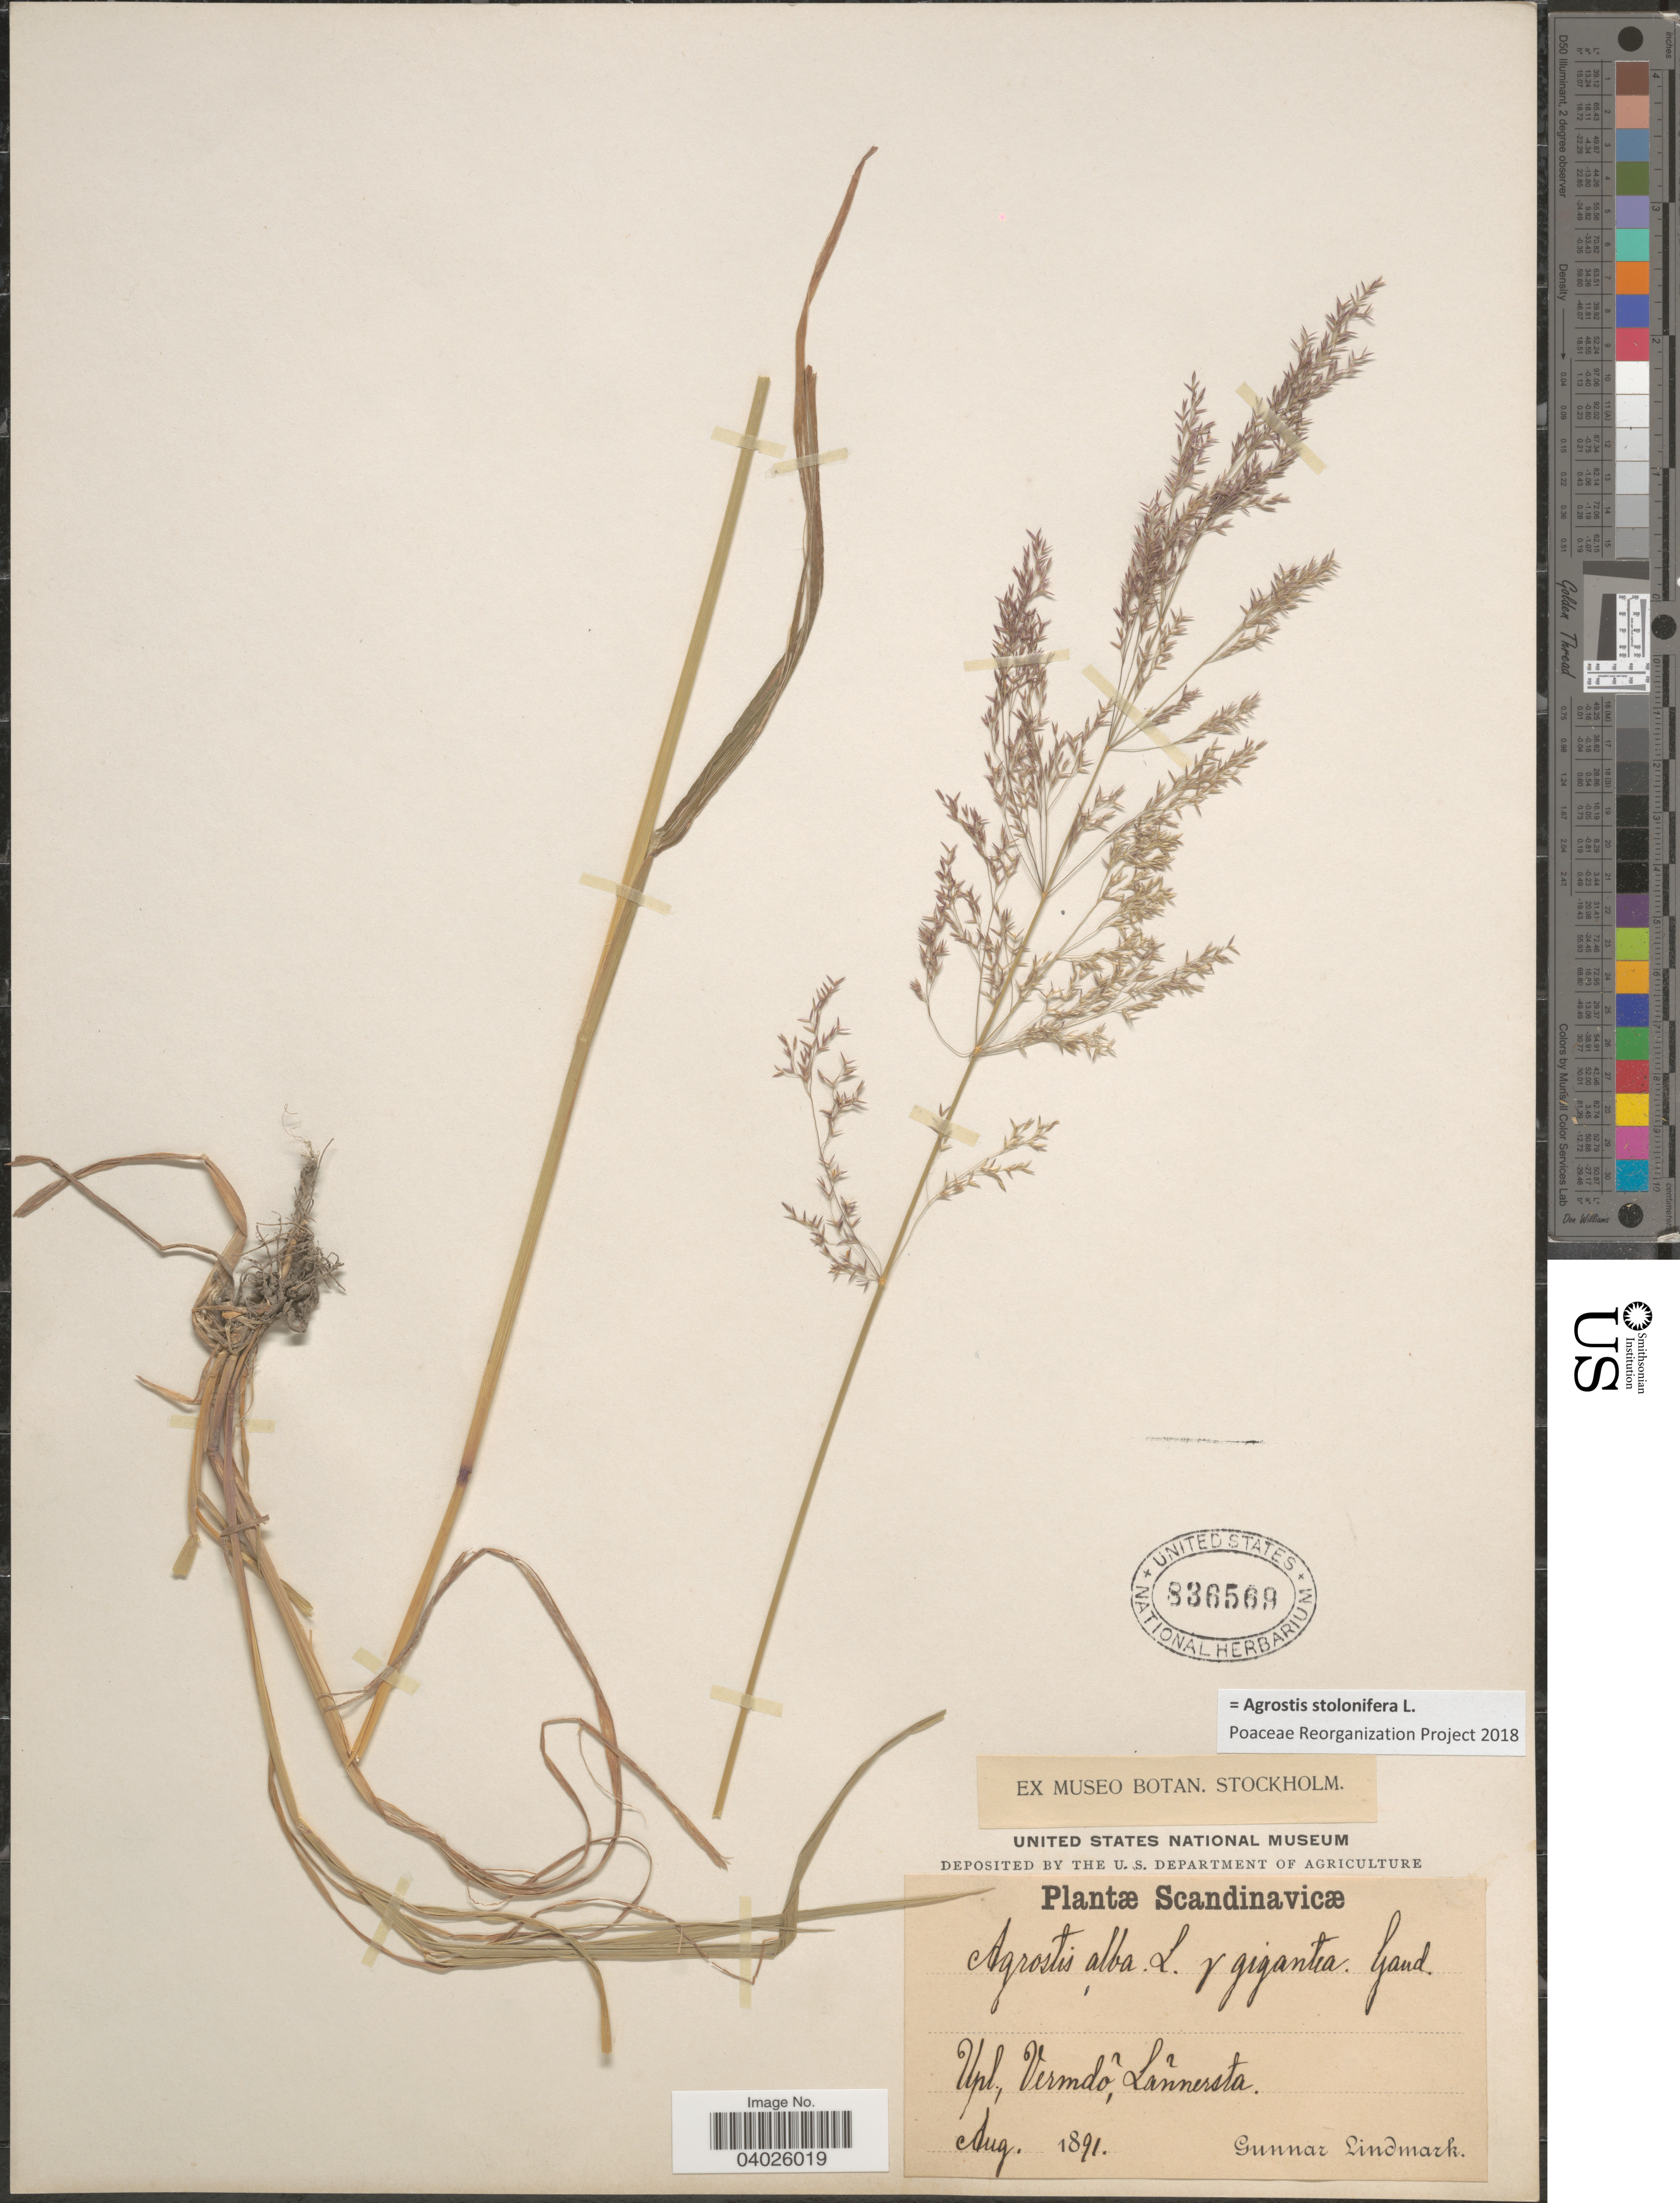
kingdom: Plantae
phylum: Tracheophyta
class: Liliopsida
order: Poales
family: Poaceae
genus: Agrostis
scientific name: Agrostis stolonifera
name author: L.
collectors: G. Lindmark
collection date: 1891-08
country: Sweden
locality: Scandinavicæ. Upl., Vermdõ, Lãnnersta.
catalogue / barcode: US 836569